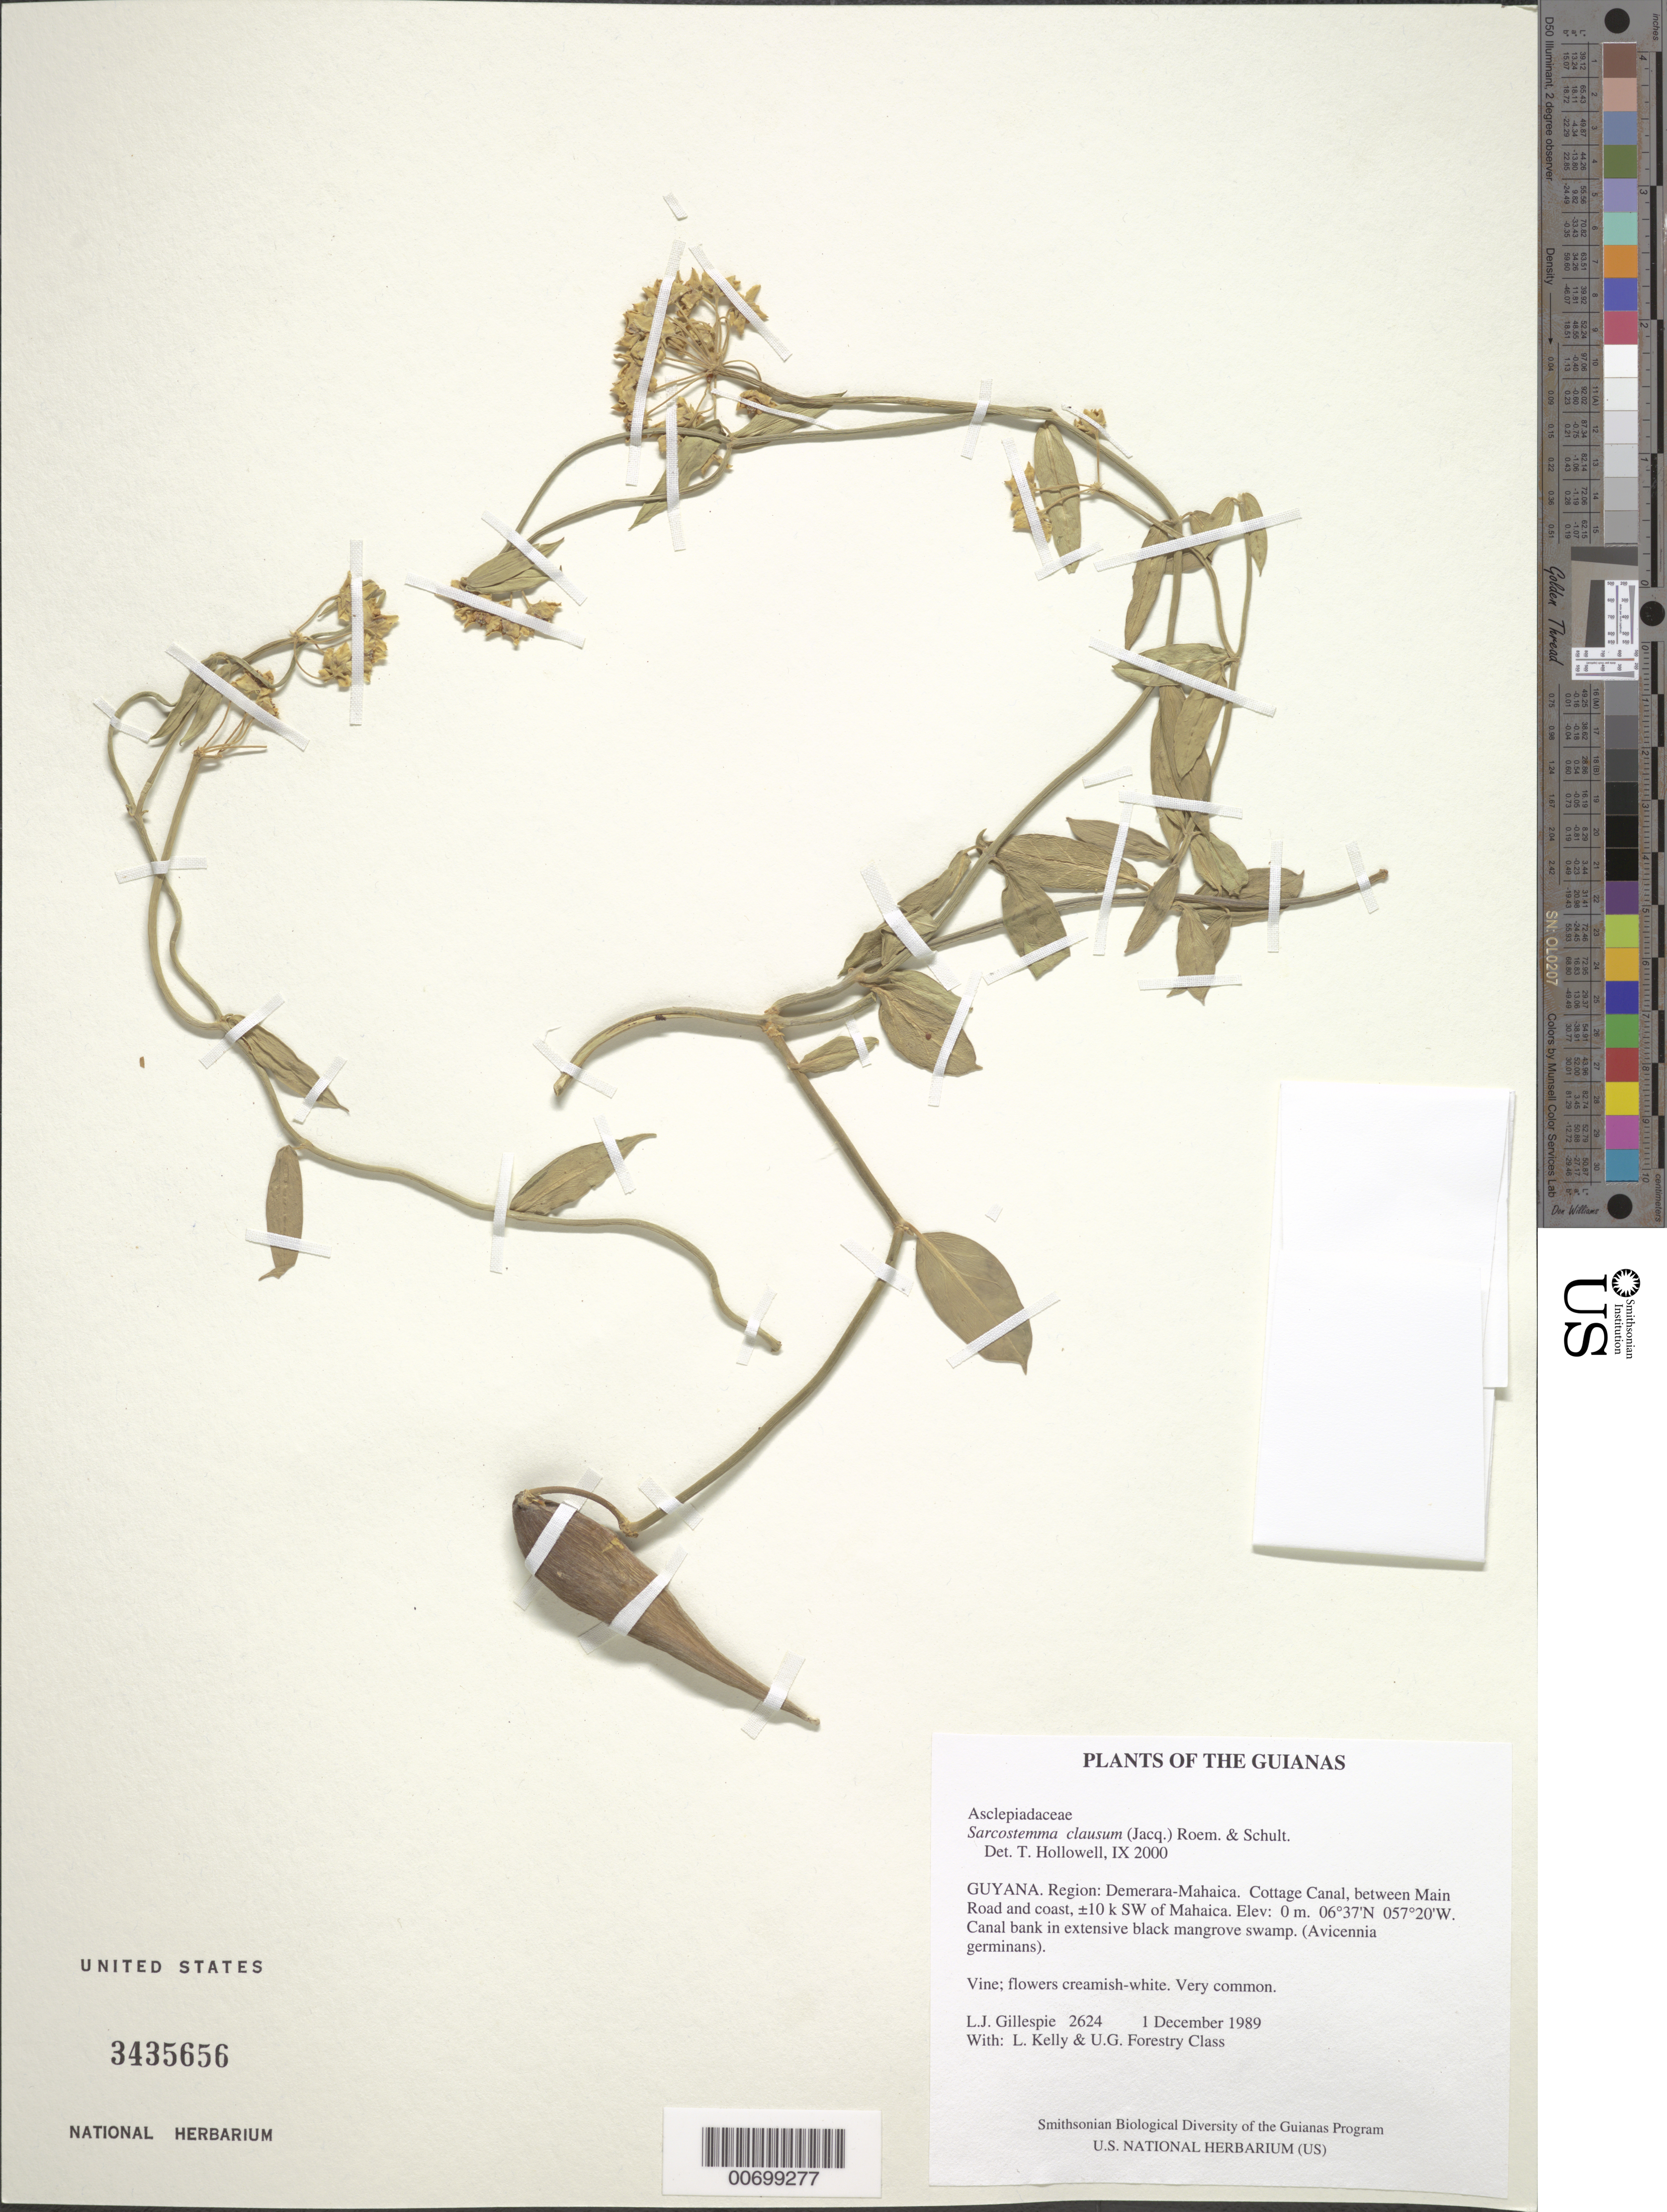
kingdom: Plantae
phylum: Tracheophyta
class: Magnoliopsida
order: Gentianales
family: Apocynaceae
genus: Sarcostemma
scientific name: Sarcostemma clausum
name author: (Jacq.) Schult.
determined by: Hollowell, T. H., (BOT), Smithsonian Institution - National Museum of Natural History (UNITED STATES)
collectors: L. J. Gillespie, L. M. Kelly & U.G. Forestry Class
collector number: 2624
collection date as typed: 1 December 1989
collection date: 1989-12-01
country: Guyana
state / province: Demerara-Mahaica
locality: Cottage Canal, between Main Road and coast, ±10 k SW of Mahaica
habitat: Canal bank in extensive black mangrove swamp. (Avicennia germinans)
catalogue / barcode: US 3435656